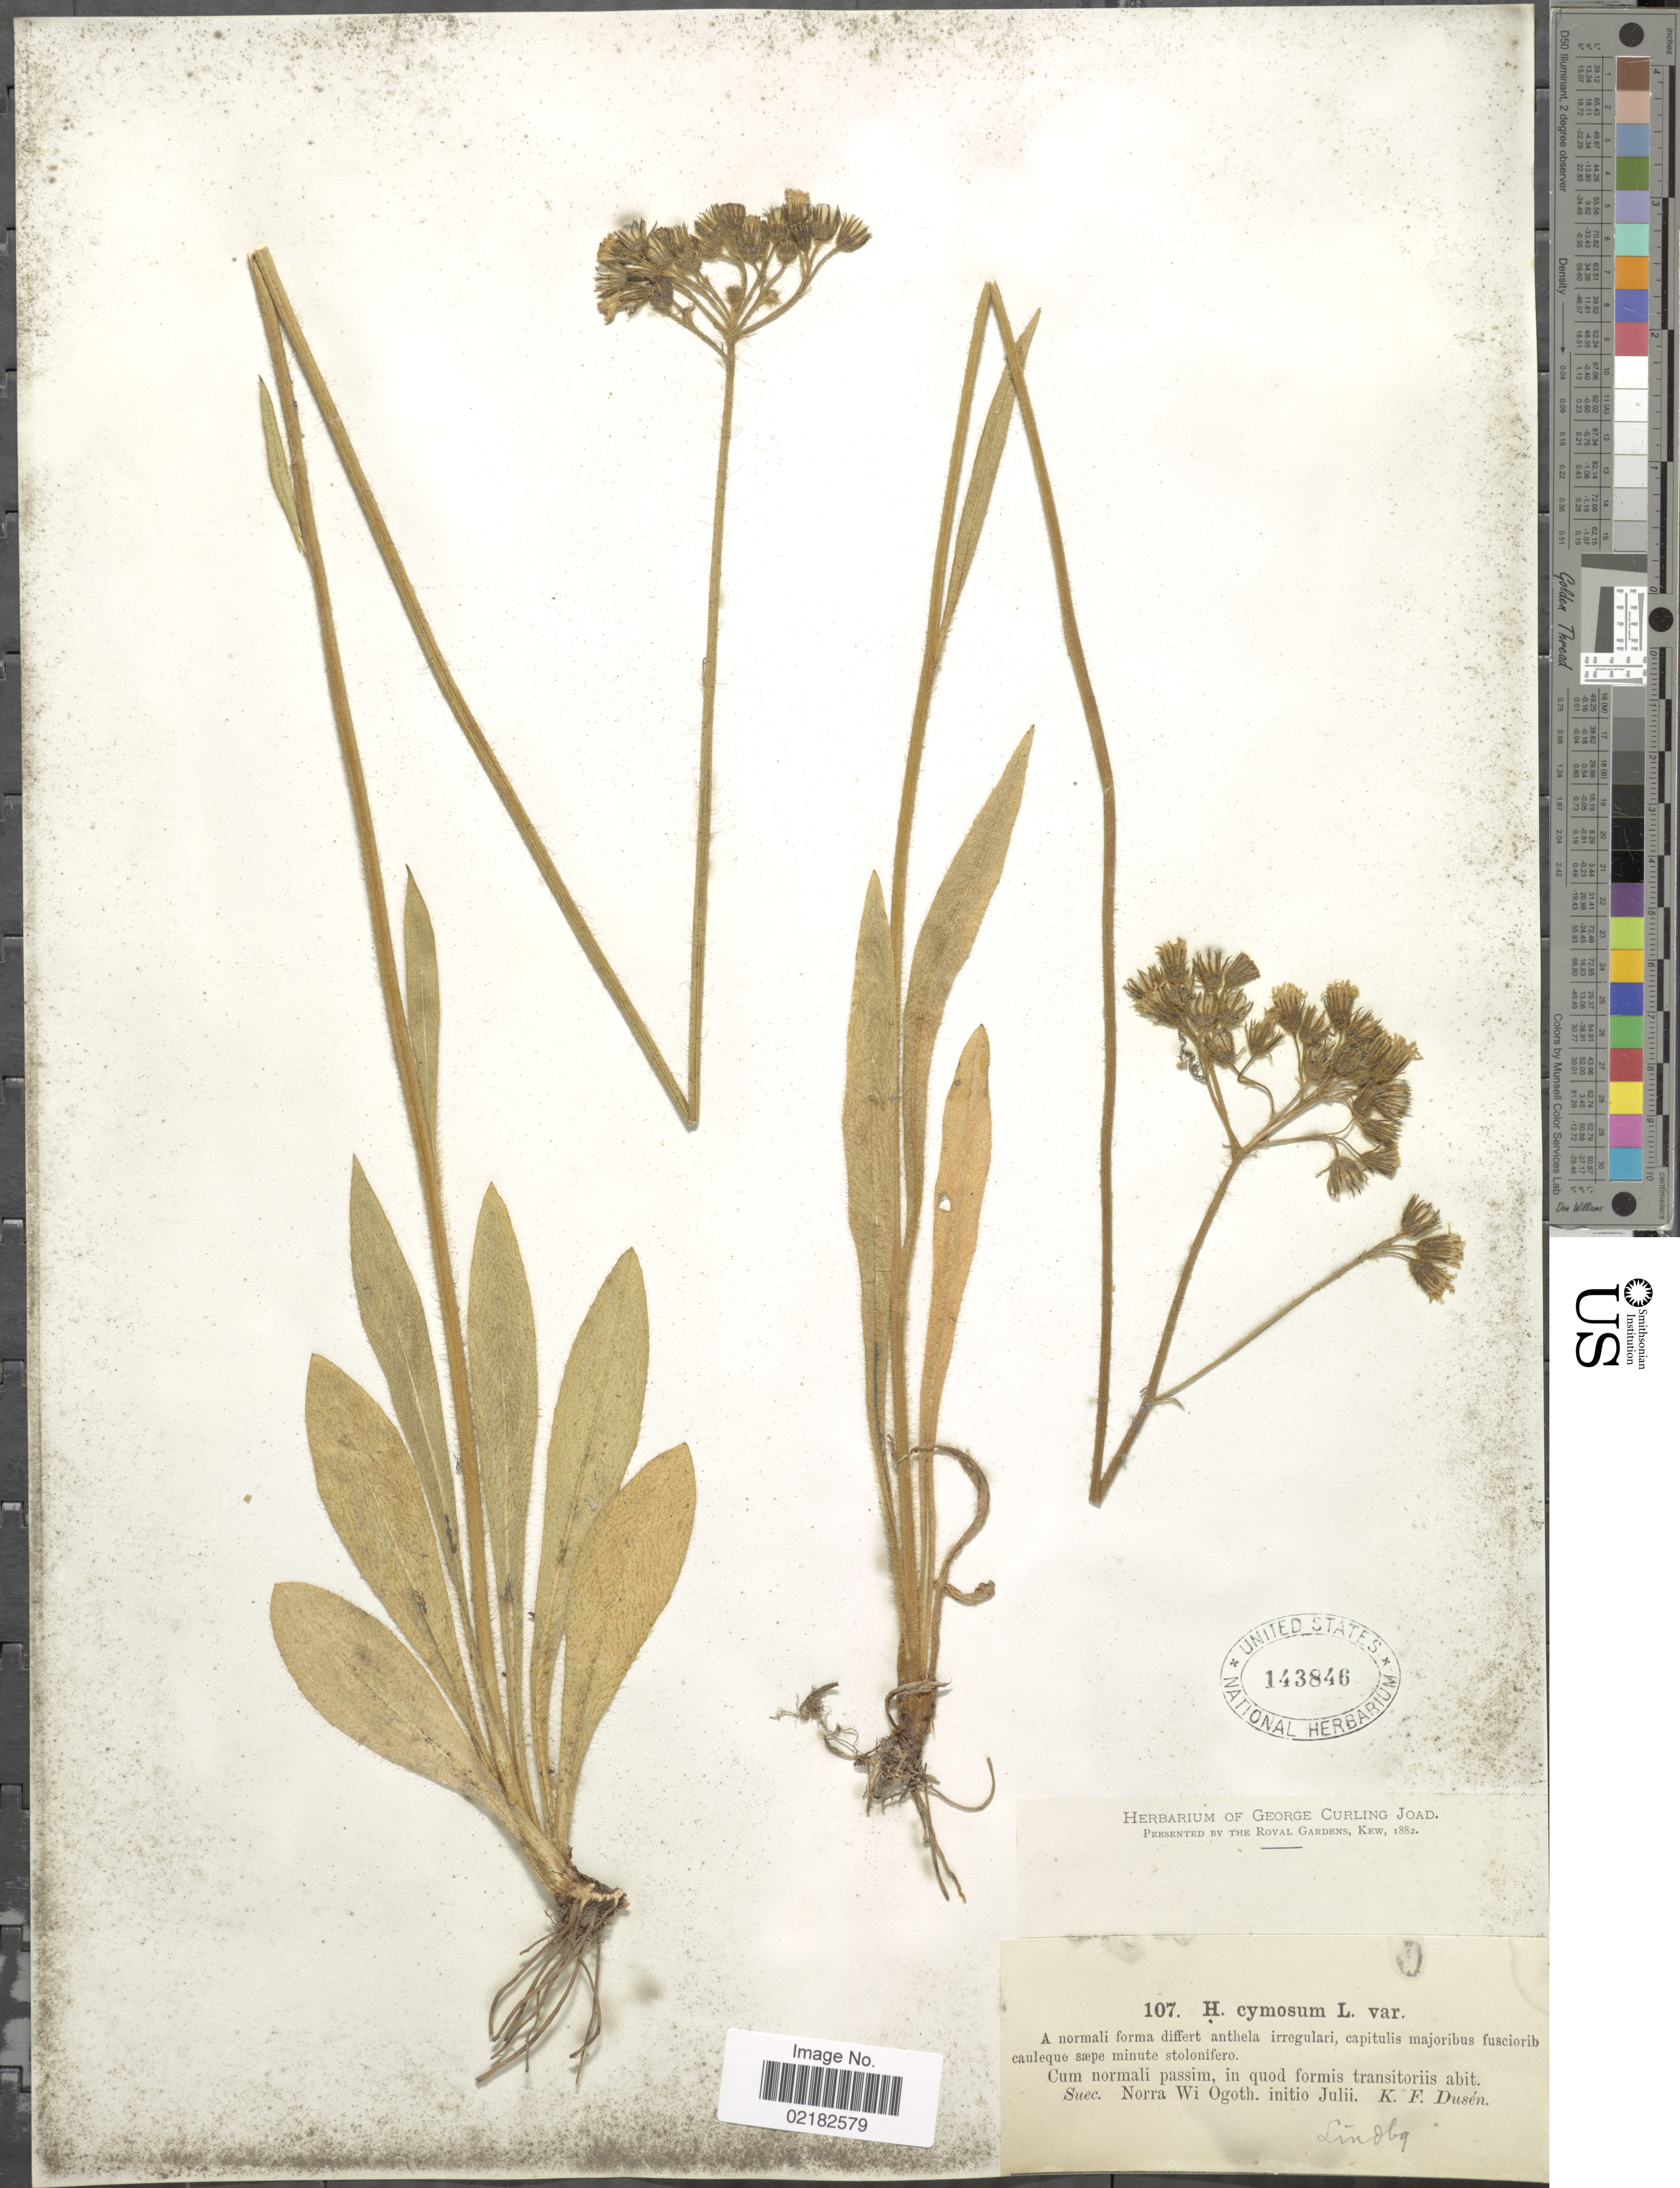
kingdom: Plantae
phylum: Tracheophyta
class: Magnoliopsida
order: Asterales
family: Asteraceae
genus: Pilosella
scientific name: Pilosella cymiflora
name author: (Näg. & Peter) S. Bräut. & Greuter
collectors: K. Dusén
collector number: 107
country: Sweden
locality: Suec., Norra Wi Ogoth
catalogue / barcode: US 143846